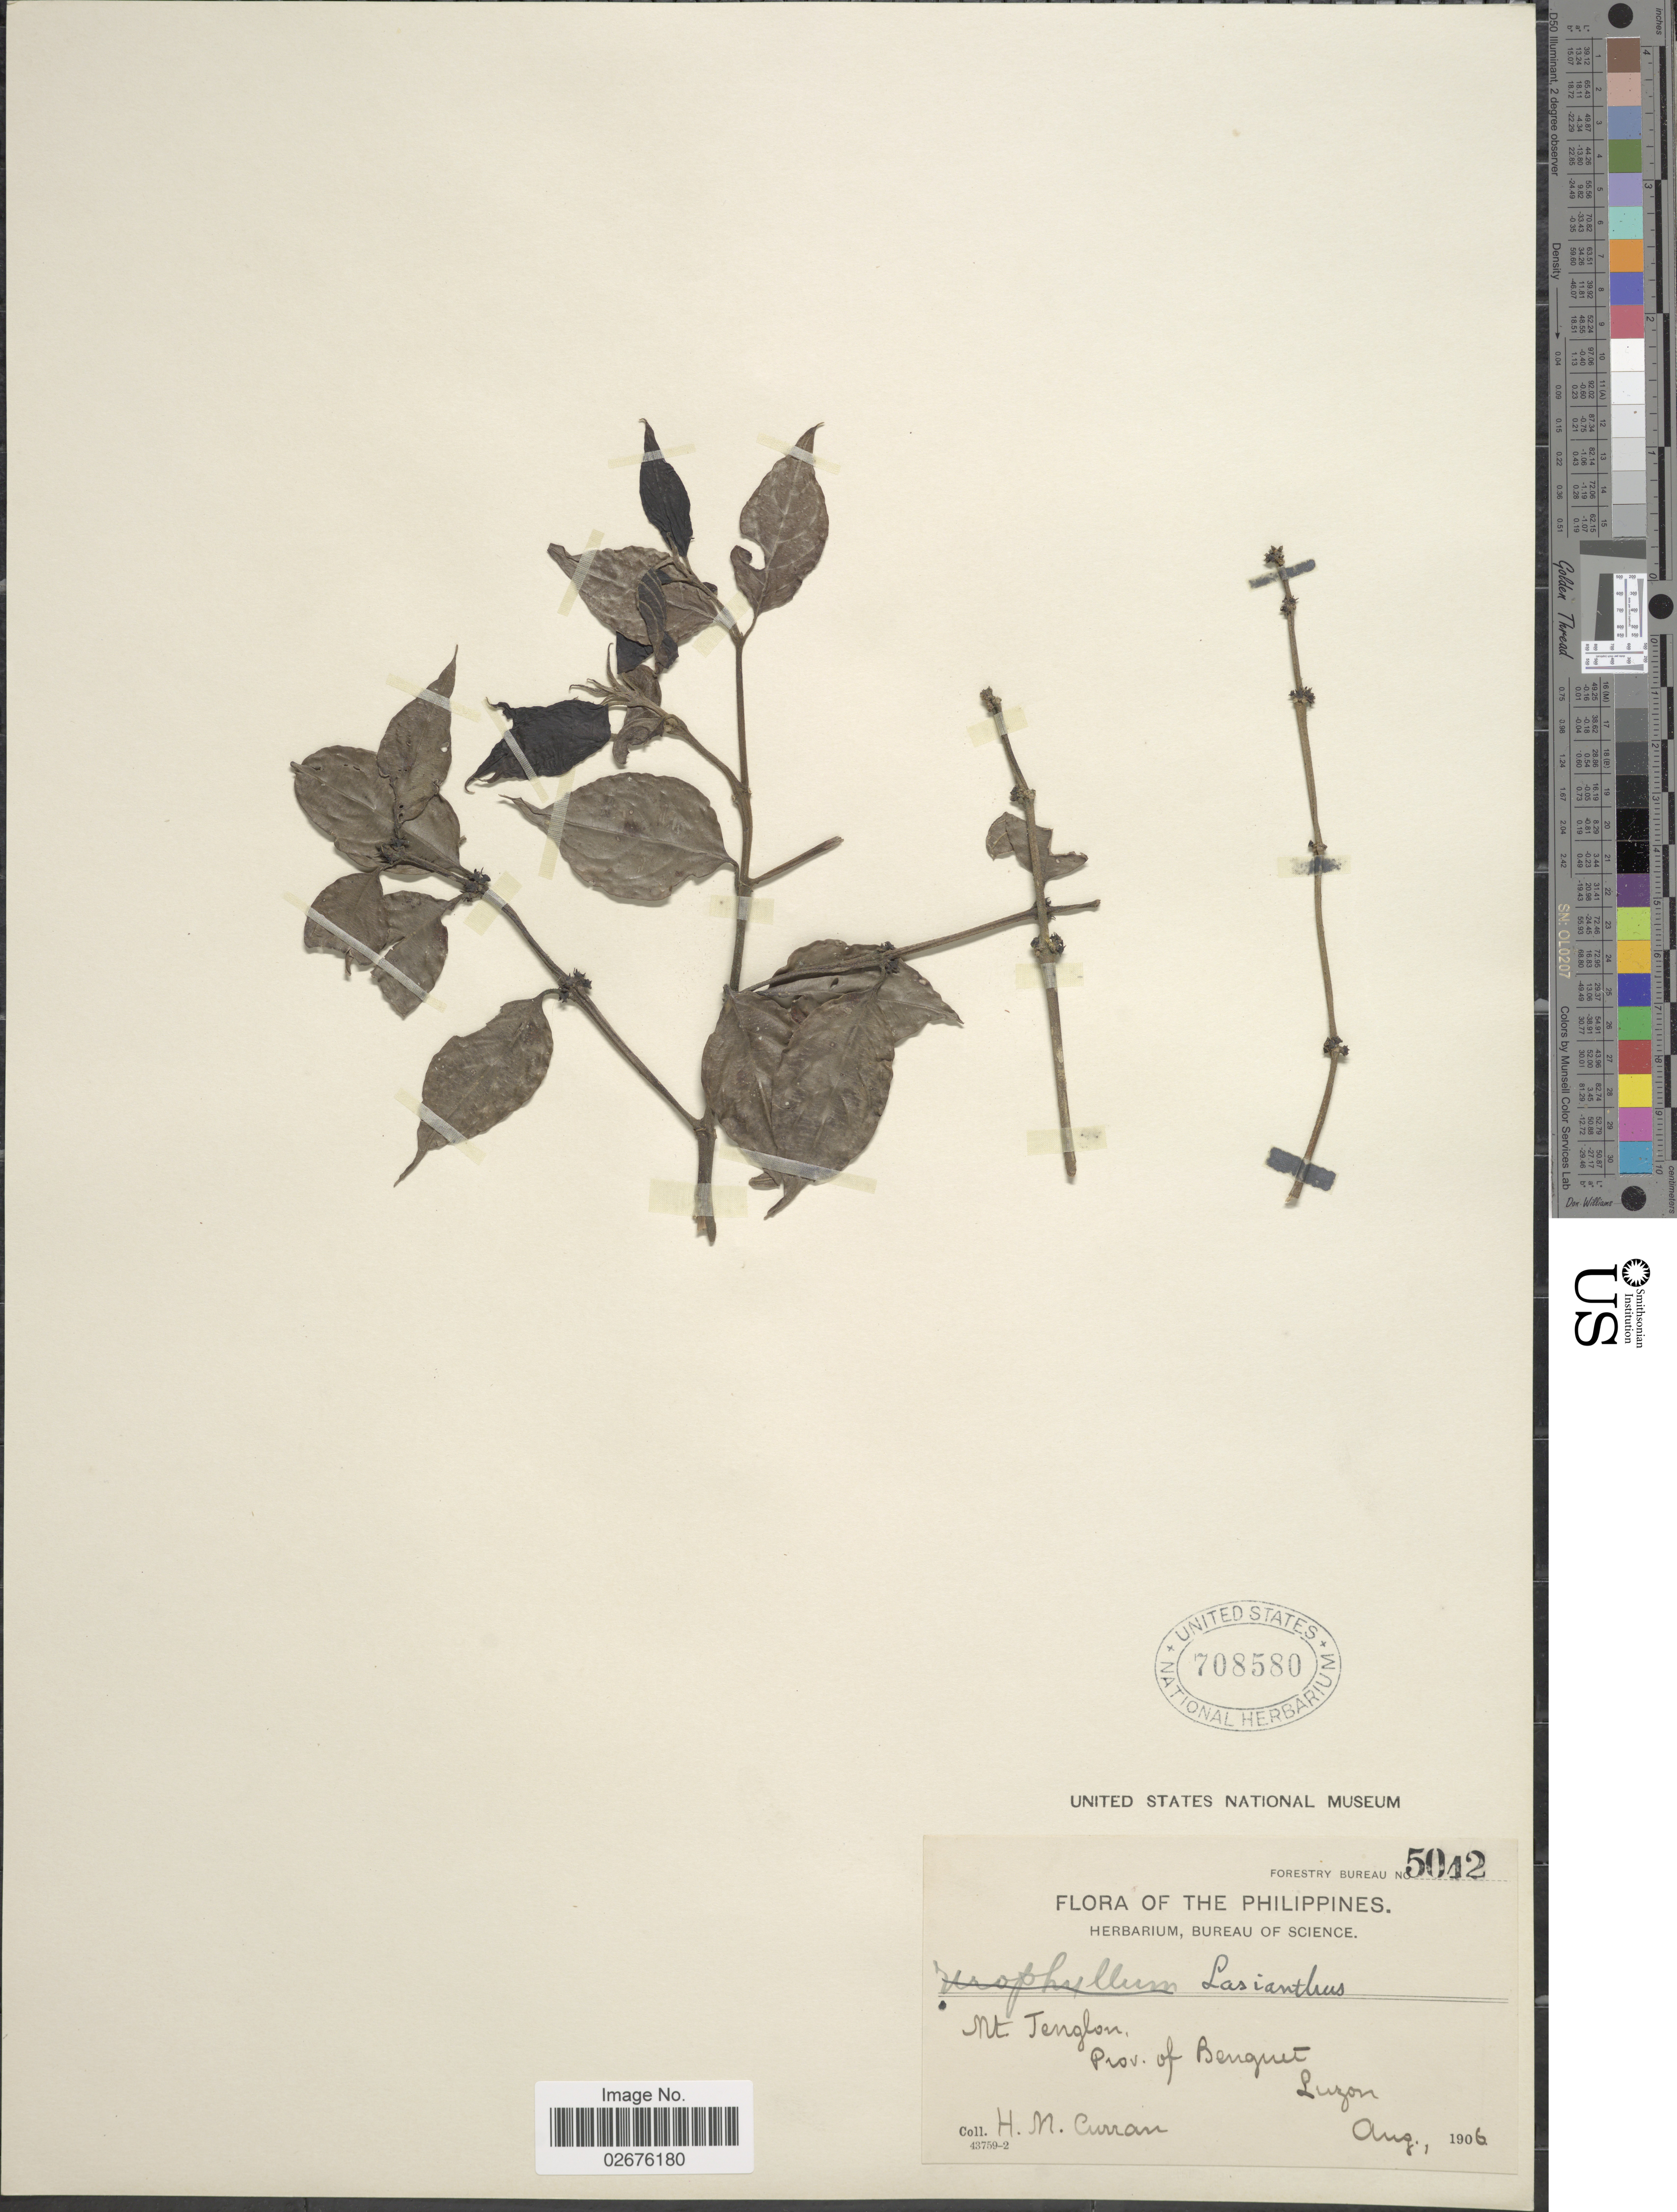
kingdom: Plantae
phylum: Tracheophyta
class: Magnoliopsida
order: Gentianales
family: Rubiaceae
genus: Lasianthus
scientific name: Lasianthus fordii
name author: Hance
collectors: H. M. Curran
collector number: Forestry Bureau 5042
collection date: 1906-08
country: Philippines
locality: Mt. Tenglon, Prov. of Benguet, Luzon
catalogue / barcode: US 708580